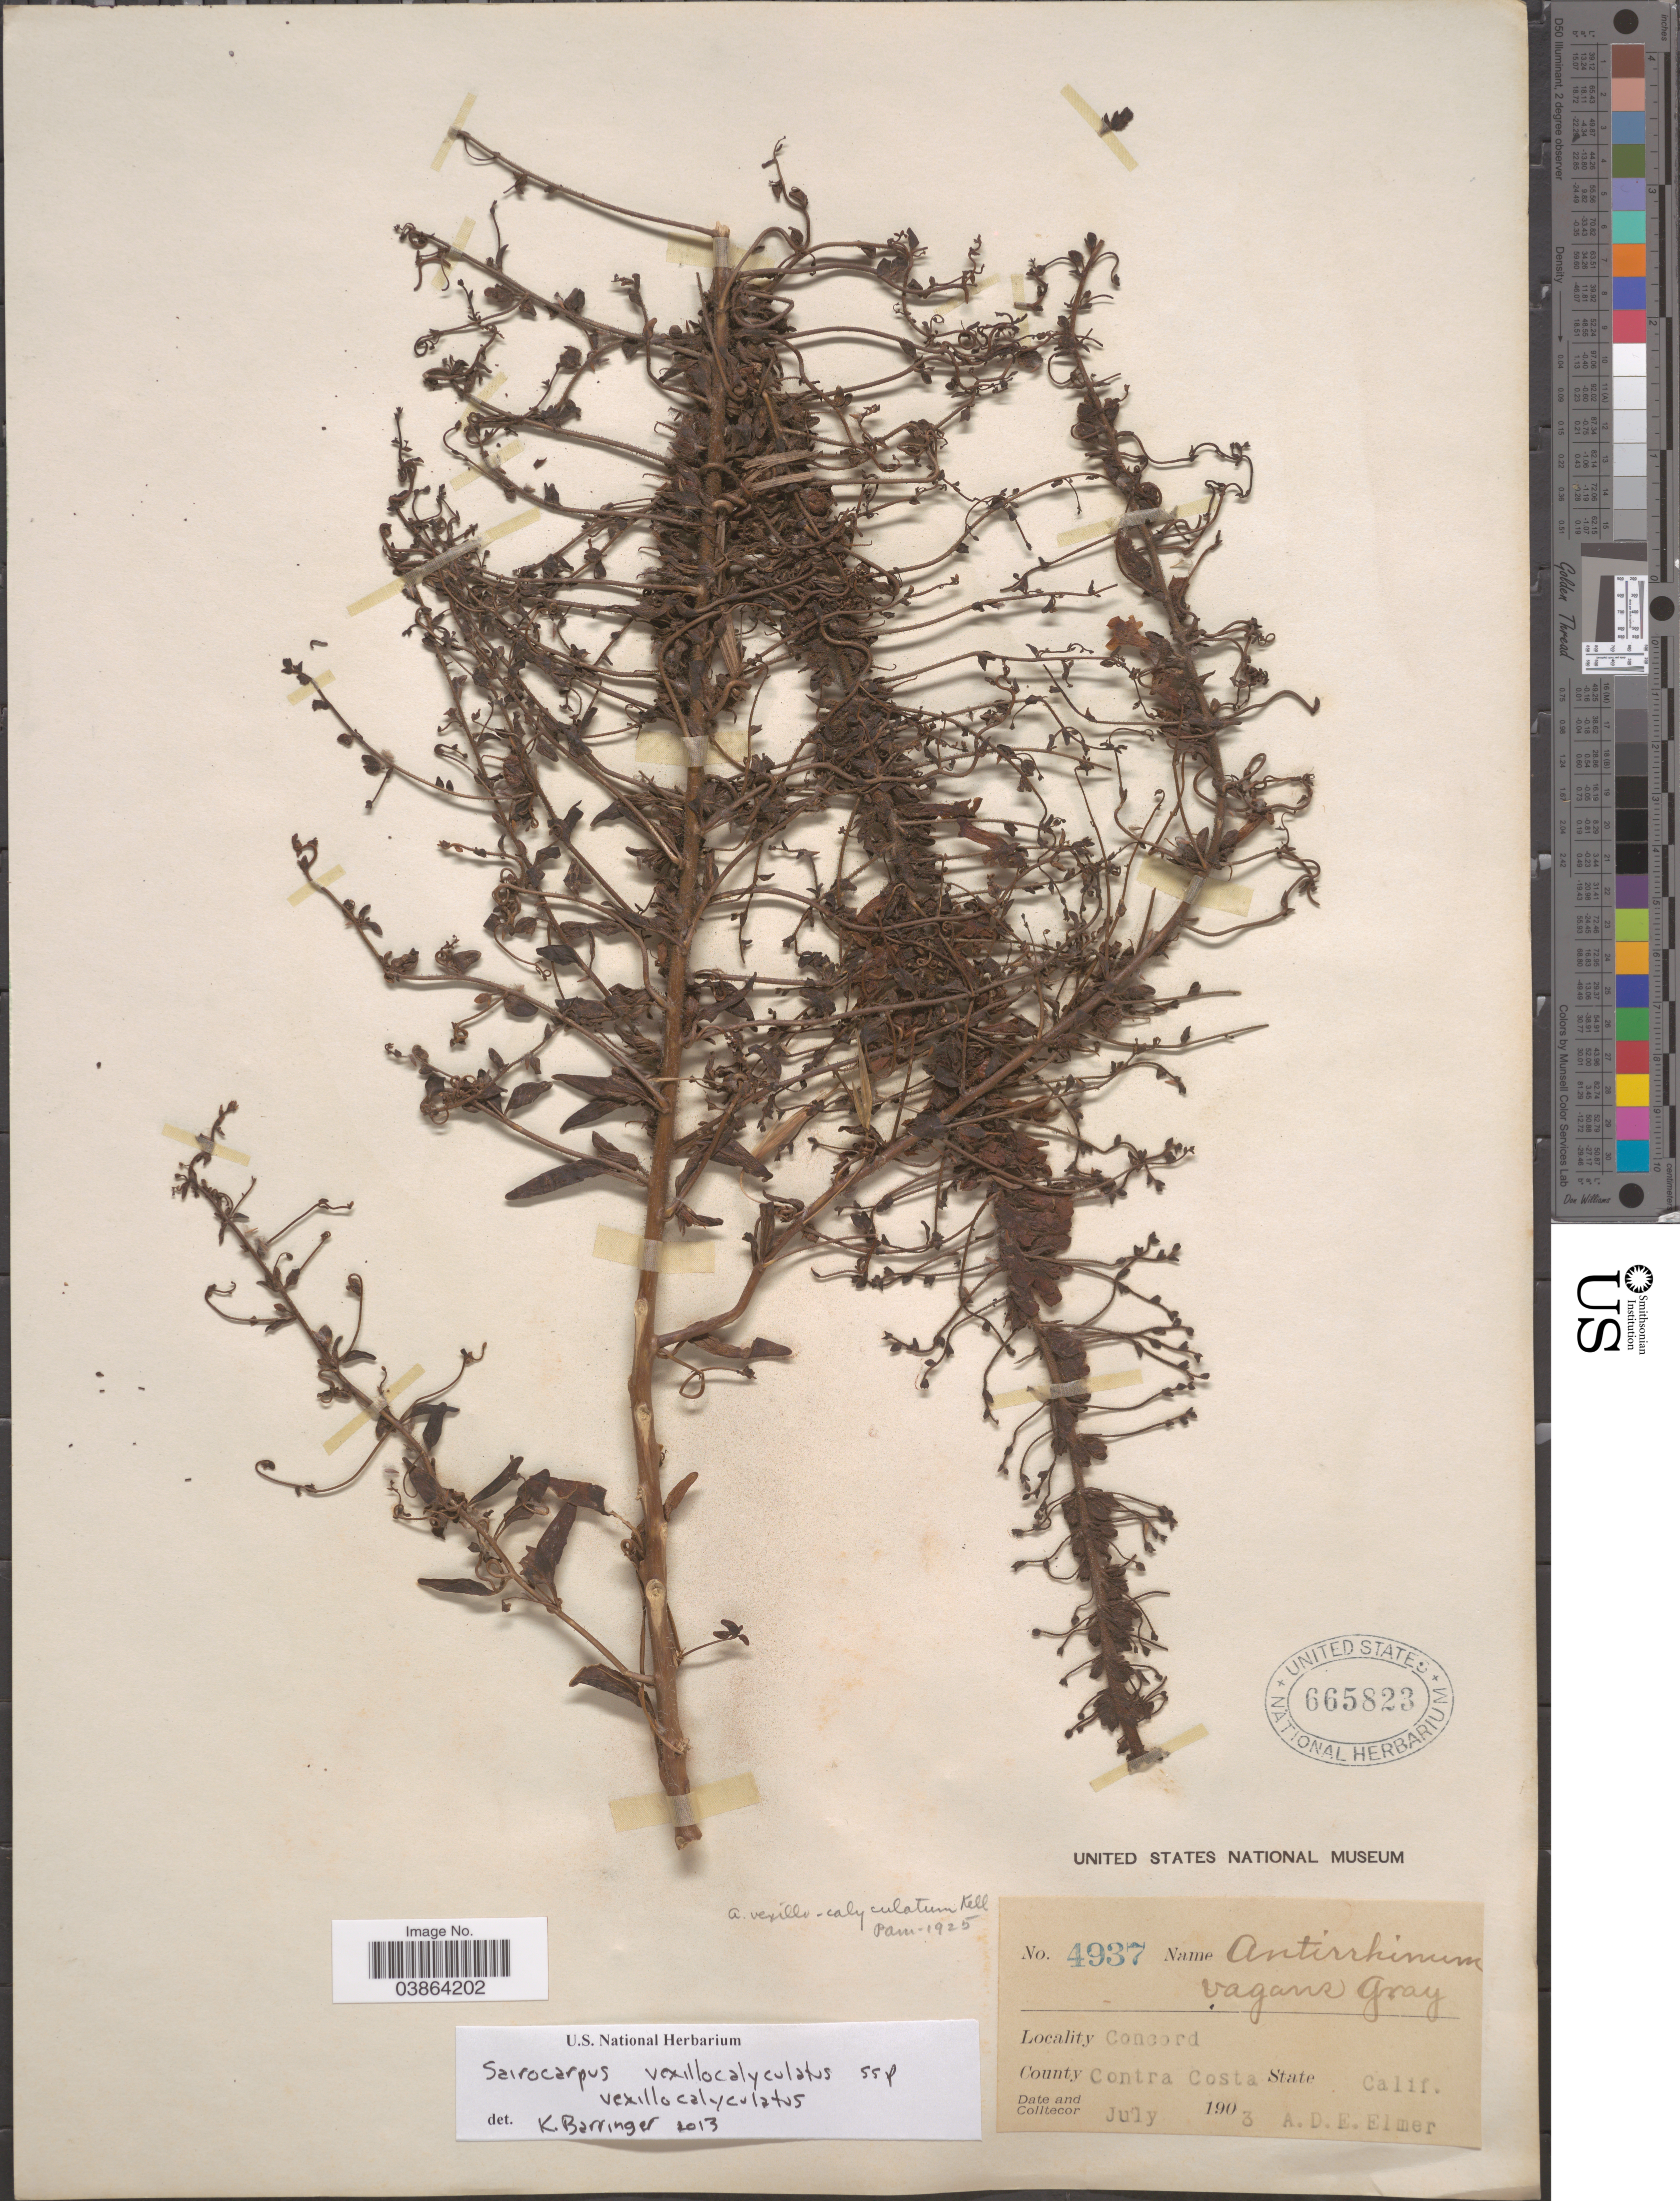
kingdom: Plantae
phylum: Tracheophyta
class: Magnoliopsida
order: Lamiales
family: Plantaginaceae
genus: Sairocarpus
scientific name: Sairocarpus vexillocalyculatus (Kellogg) D.A. Sutton subsp. vexillocalyculatus, ined. 2013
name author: (Kellogg) D.A. Sutton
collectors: A. D. E. Elmer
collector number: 4937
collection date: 1903-07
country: United States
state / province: California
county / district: Contra Costa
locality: Concord. County Contra Costa.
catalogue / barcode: US 665823